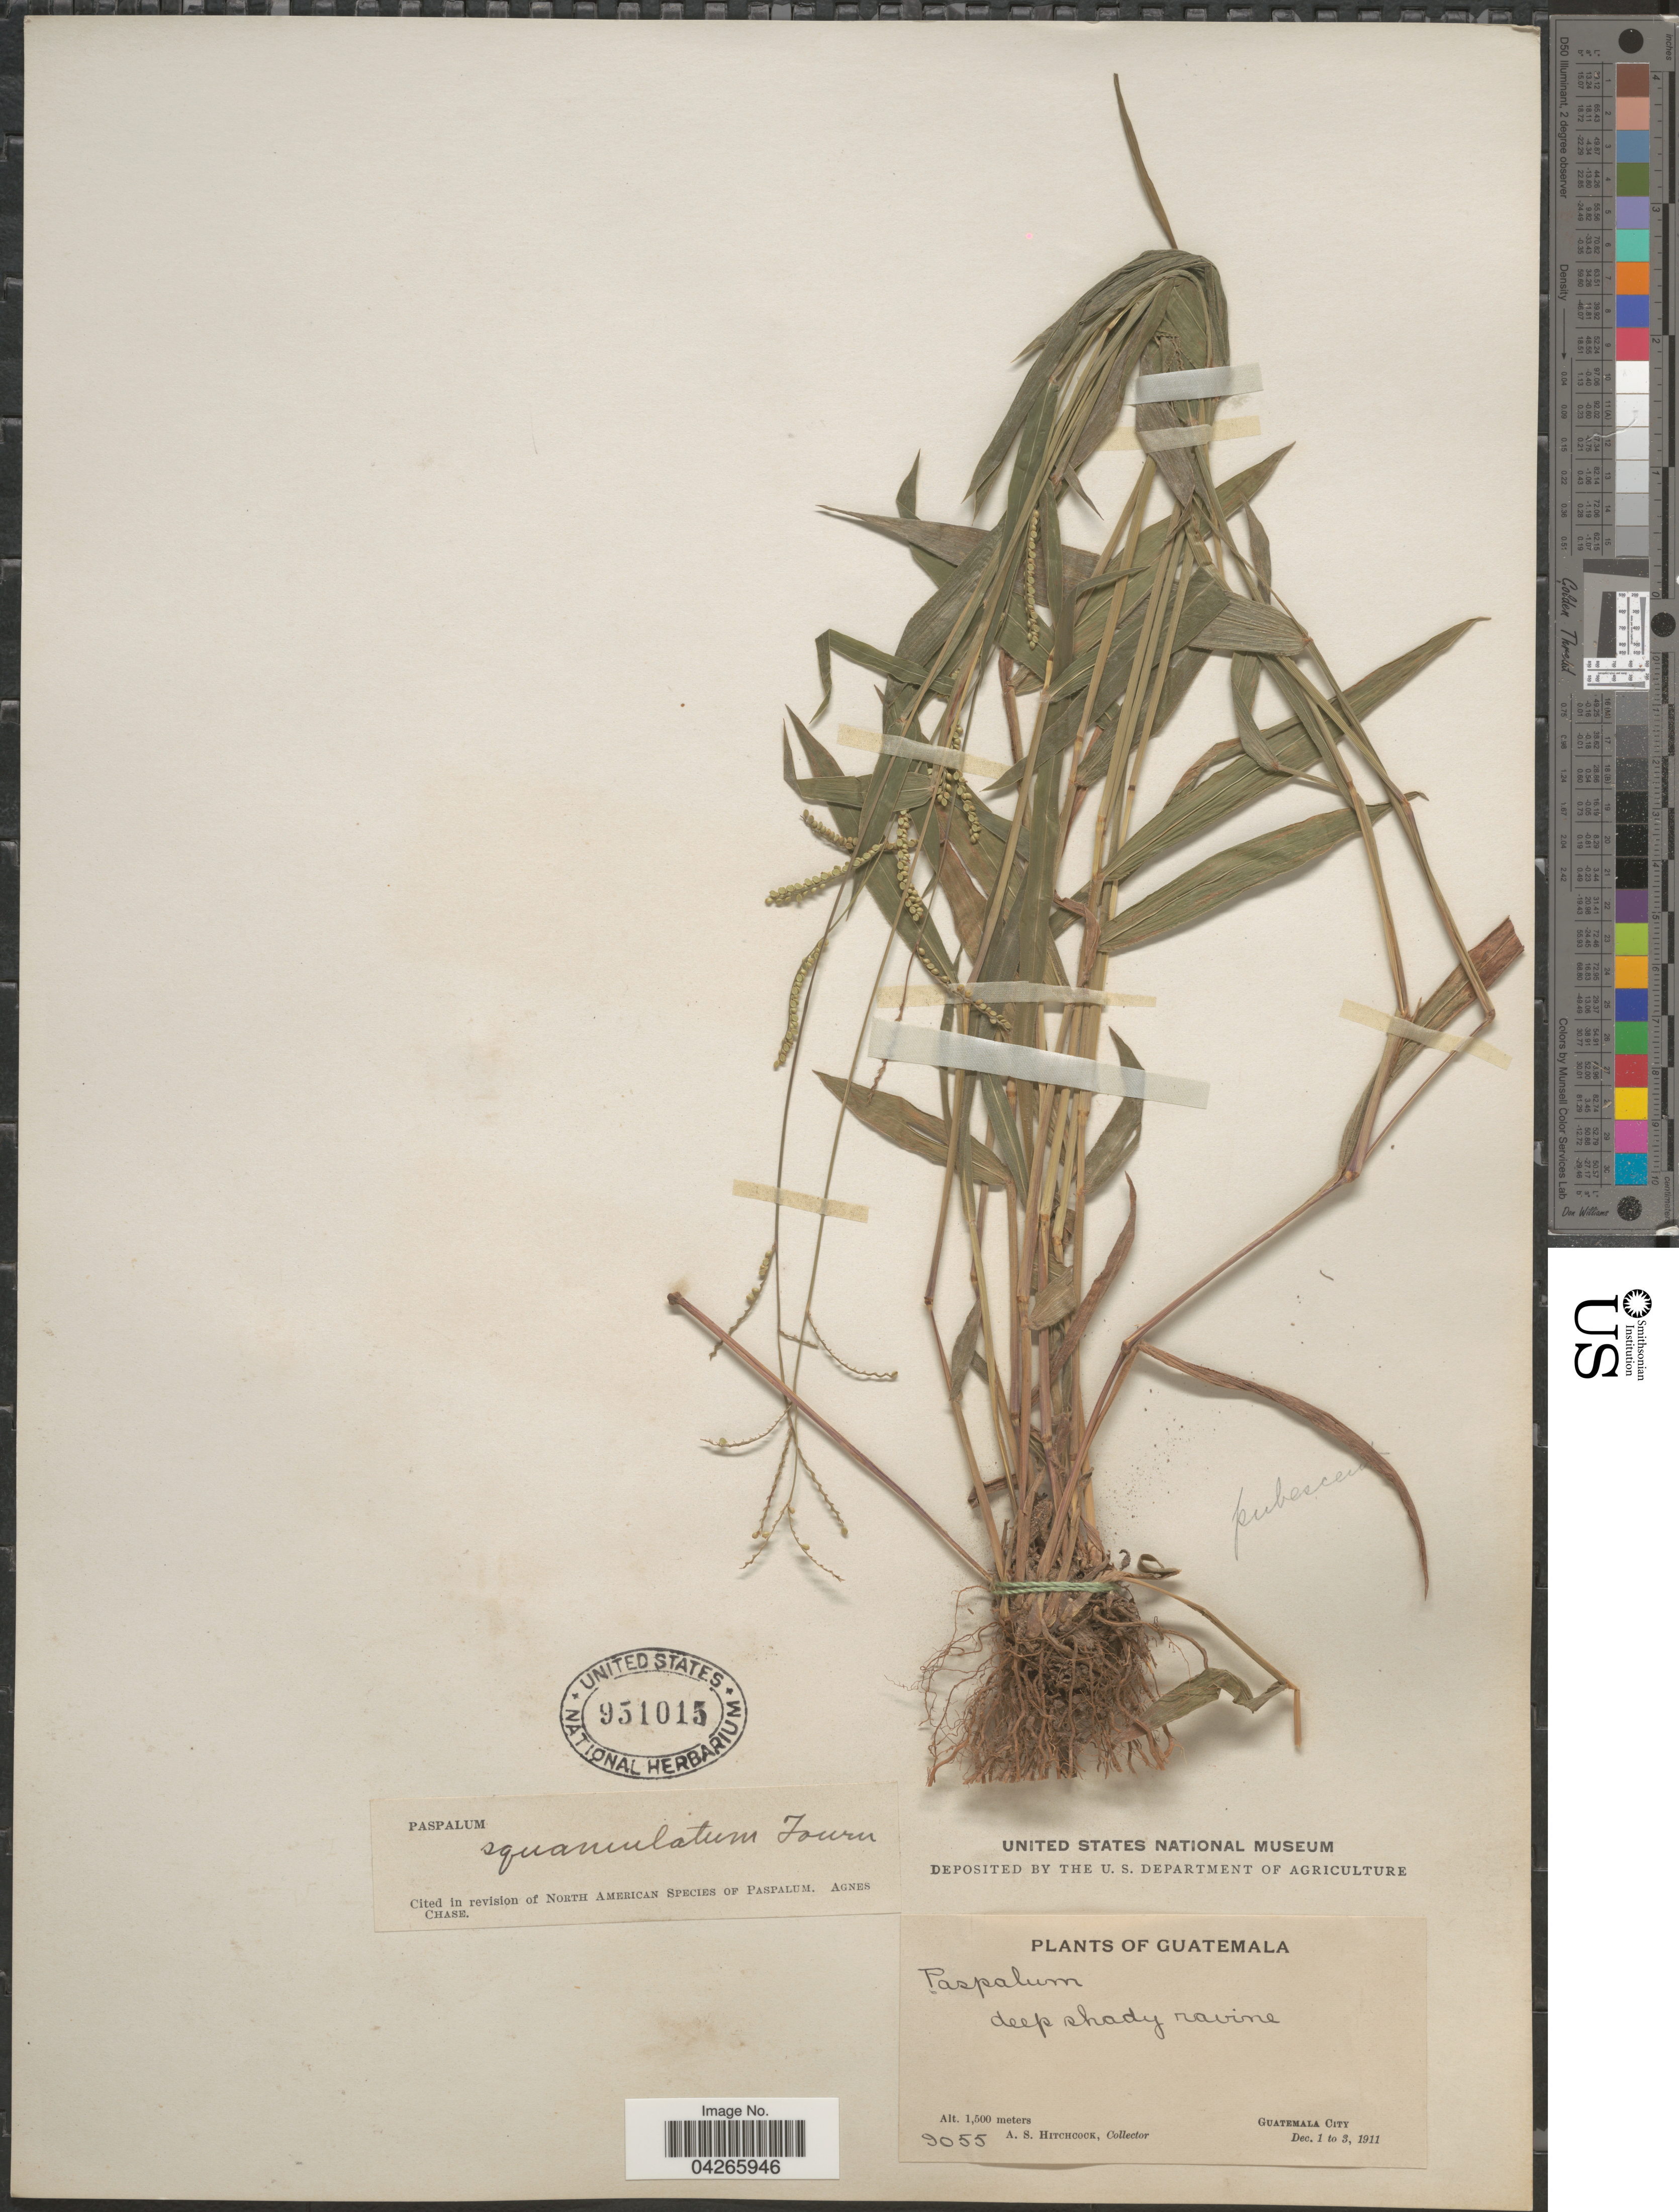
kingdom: Plantae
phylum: Tracheophyta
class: Liliopsida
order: Poales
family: Poaceae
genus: Paspalum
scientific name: Paspalum squamulatum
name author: E. Fourn.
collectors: A. S. Hitchcock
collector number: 9055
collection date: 1911-12-01/1911-12-03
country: Guatemala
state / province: Guatemala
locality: Guatemala City.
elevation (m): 1500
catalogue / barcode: US 951015